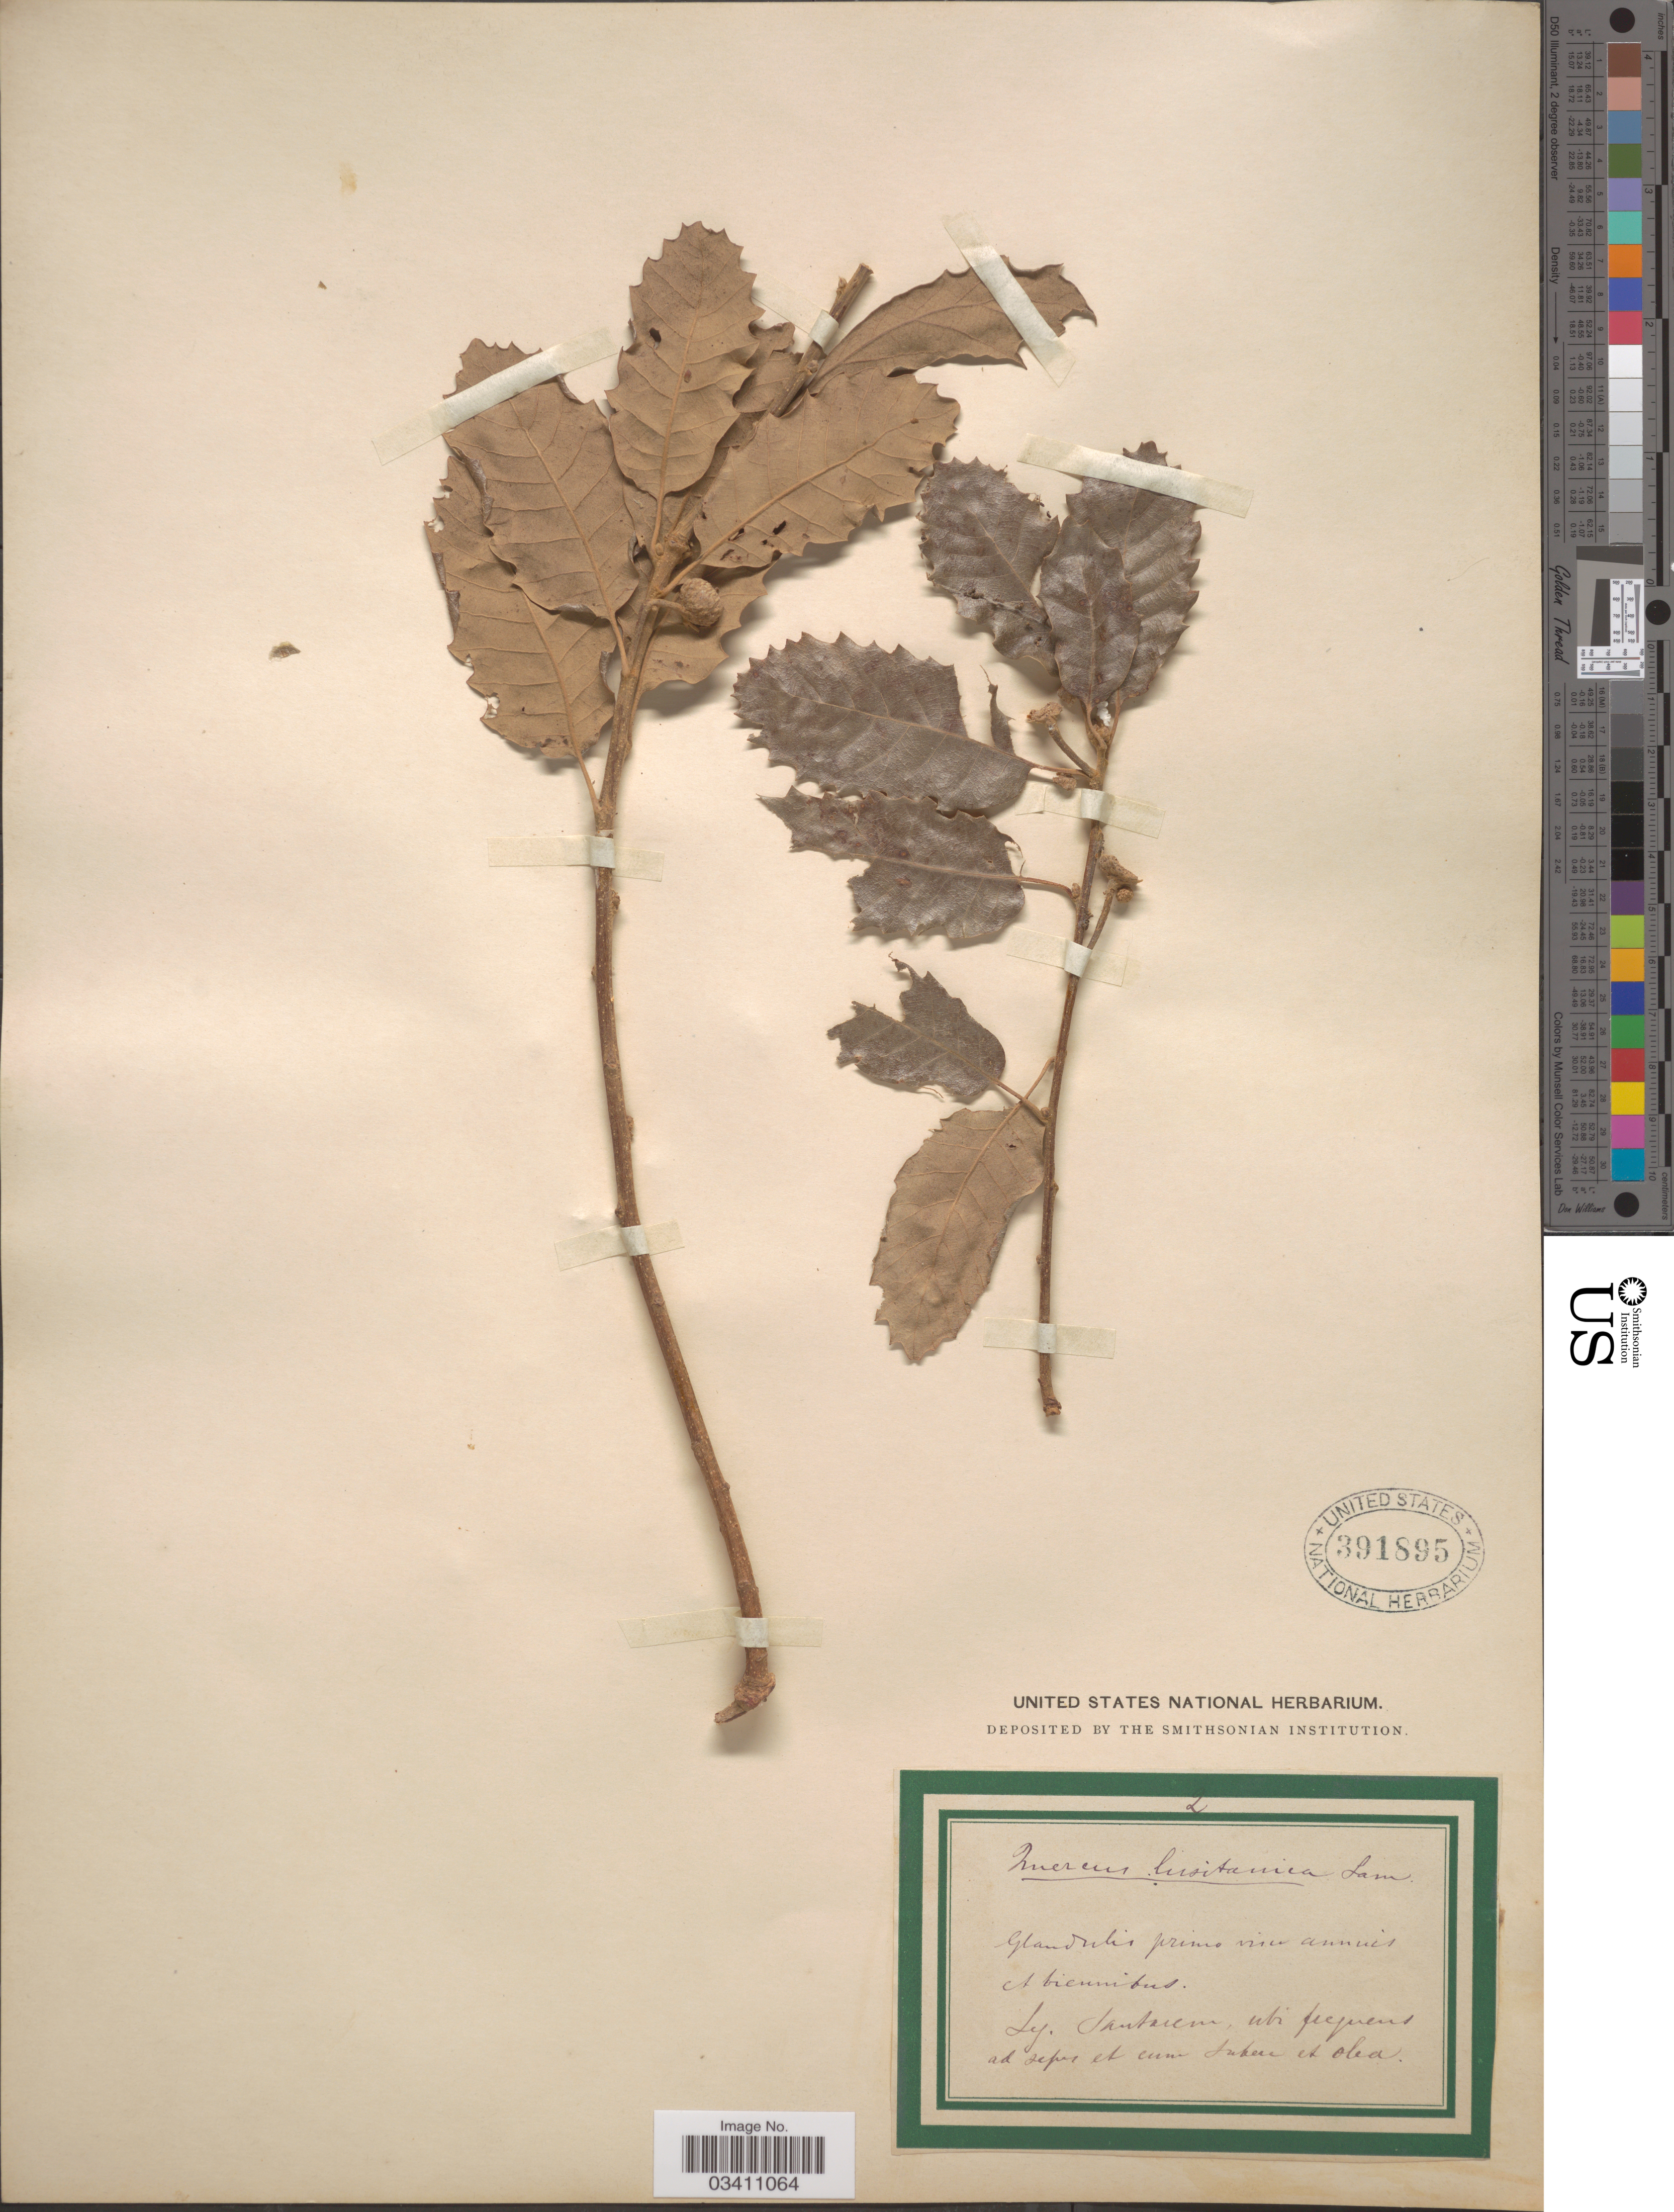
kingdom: Plantae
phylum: Tracheophyta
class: Magnoliopsida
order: Fagales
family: Fagaceae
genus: Quercus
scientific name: Quercus lusitanica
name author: Lam.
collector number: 2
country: Portugal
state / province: Santarem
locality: Ubi frequens ad super et cum subere et olea. [interpreted]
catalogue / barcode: US 391895